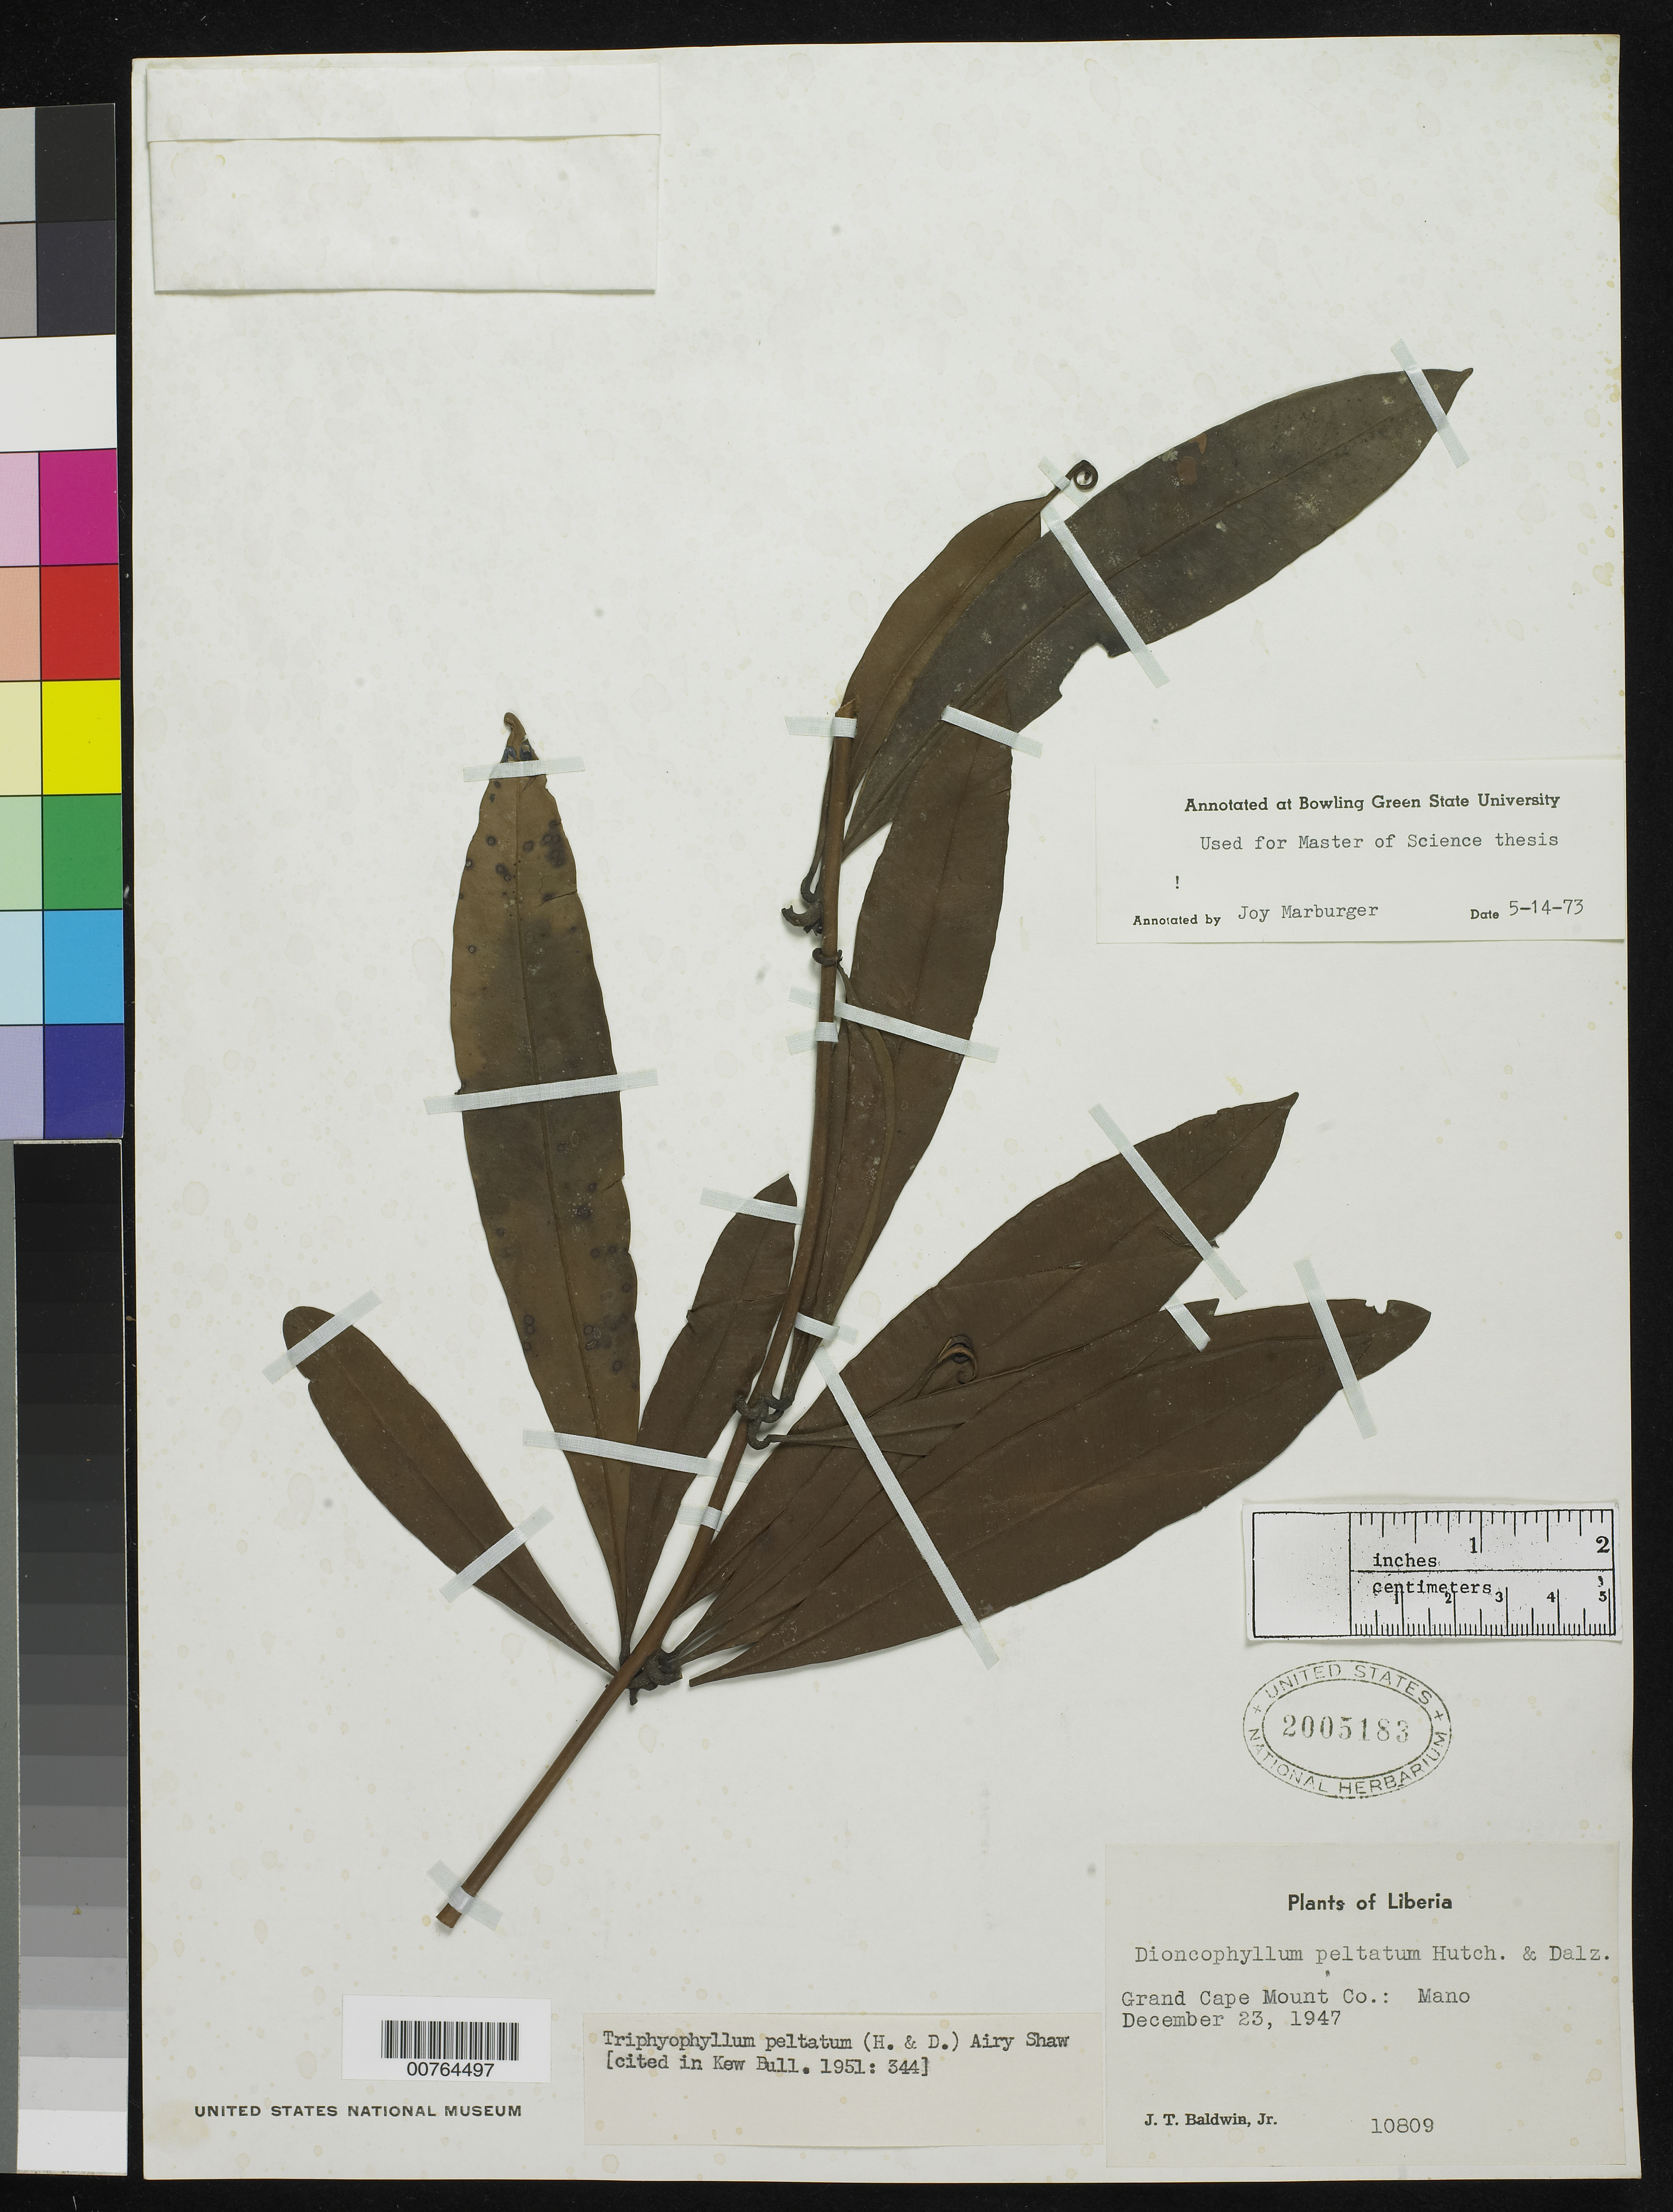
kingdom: Plantae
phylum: Tracheophyta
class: Magnoliopsida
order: Caryophyllales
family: Dioncophyllaceae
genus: Triphyophyllum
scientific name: Triphyophyllum peltatum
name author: (Hutch. & Dalziel) Airy Shaw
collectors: J. T. Baldwin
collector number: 10809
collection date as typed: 23 Dec 1947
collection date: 1947-12-23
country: Liberia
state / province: Grand Cape Mount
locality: Mano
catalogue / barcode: US 2005183